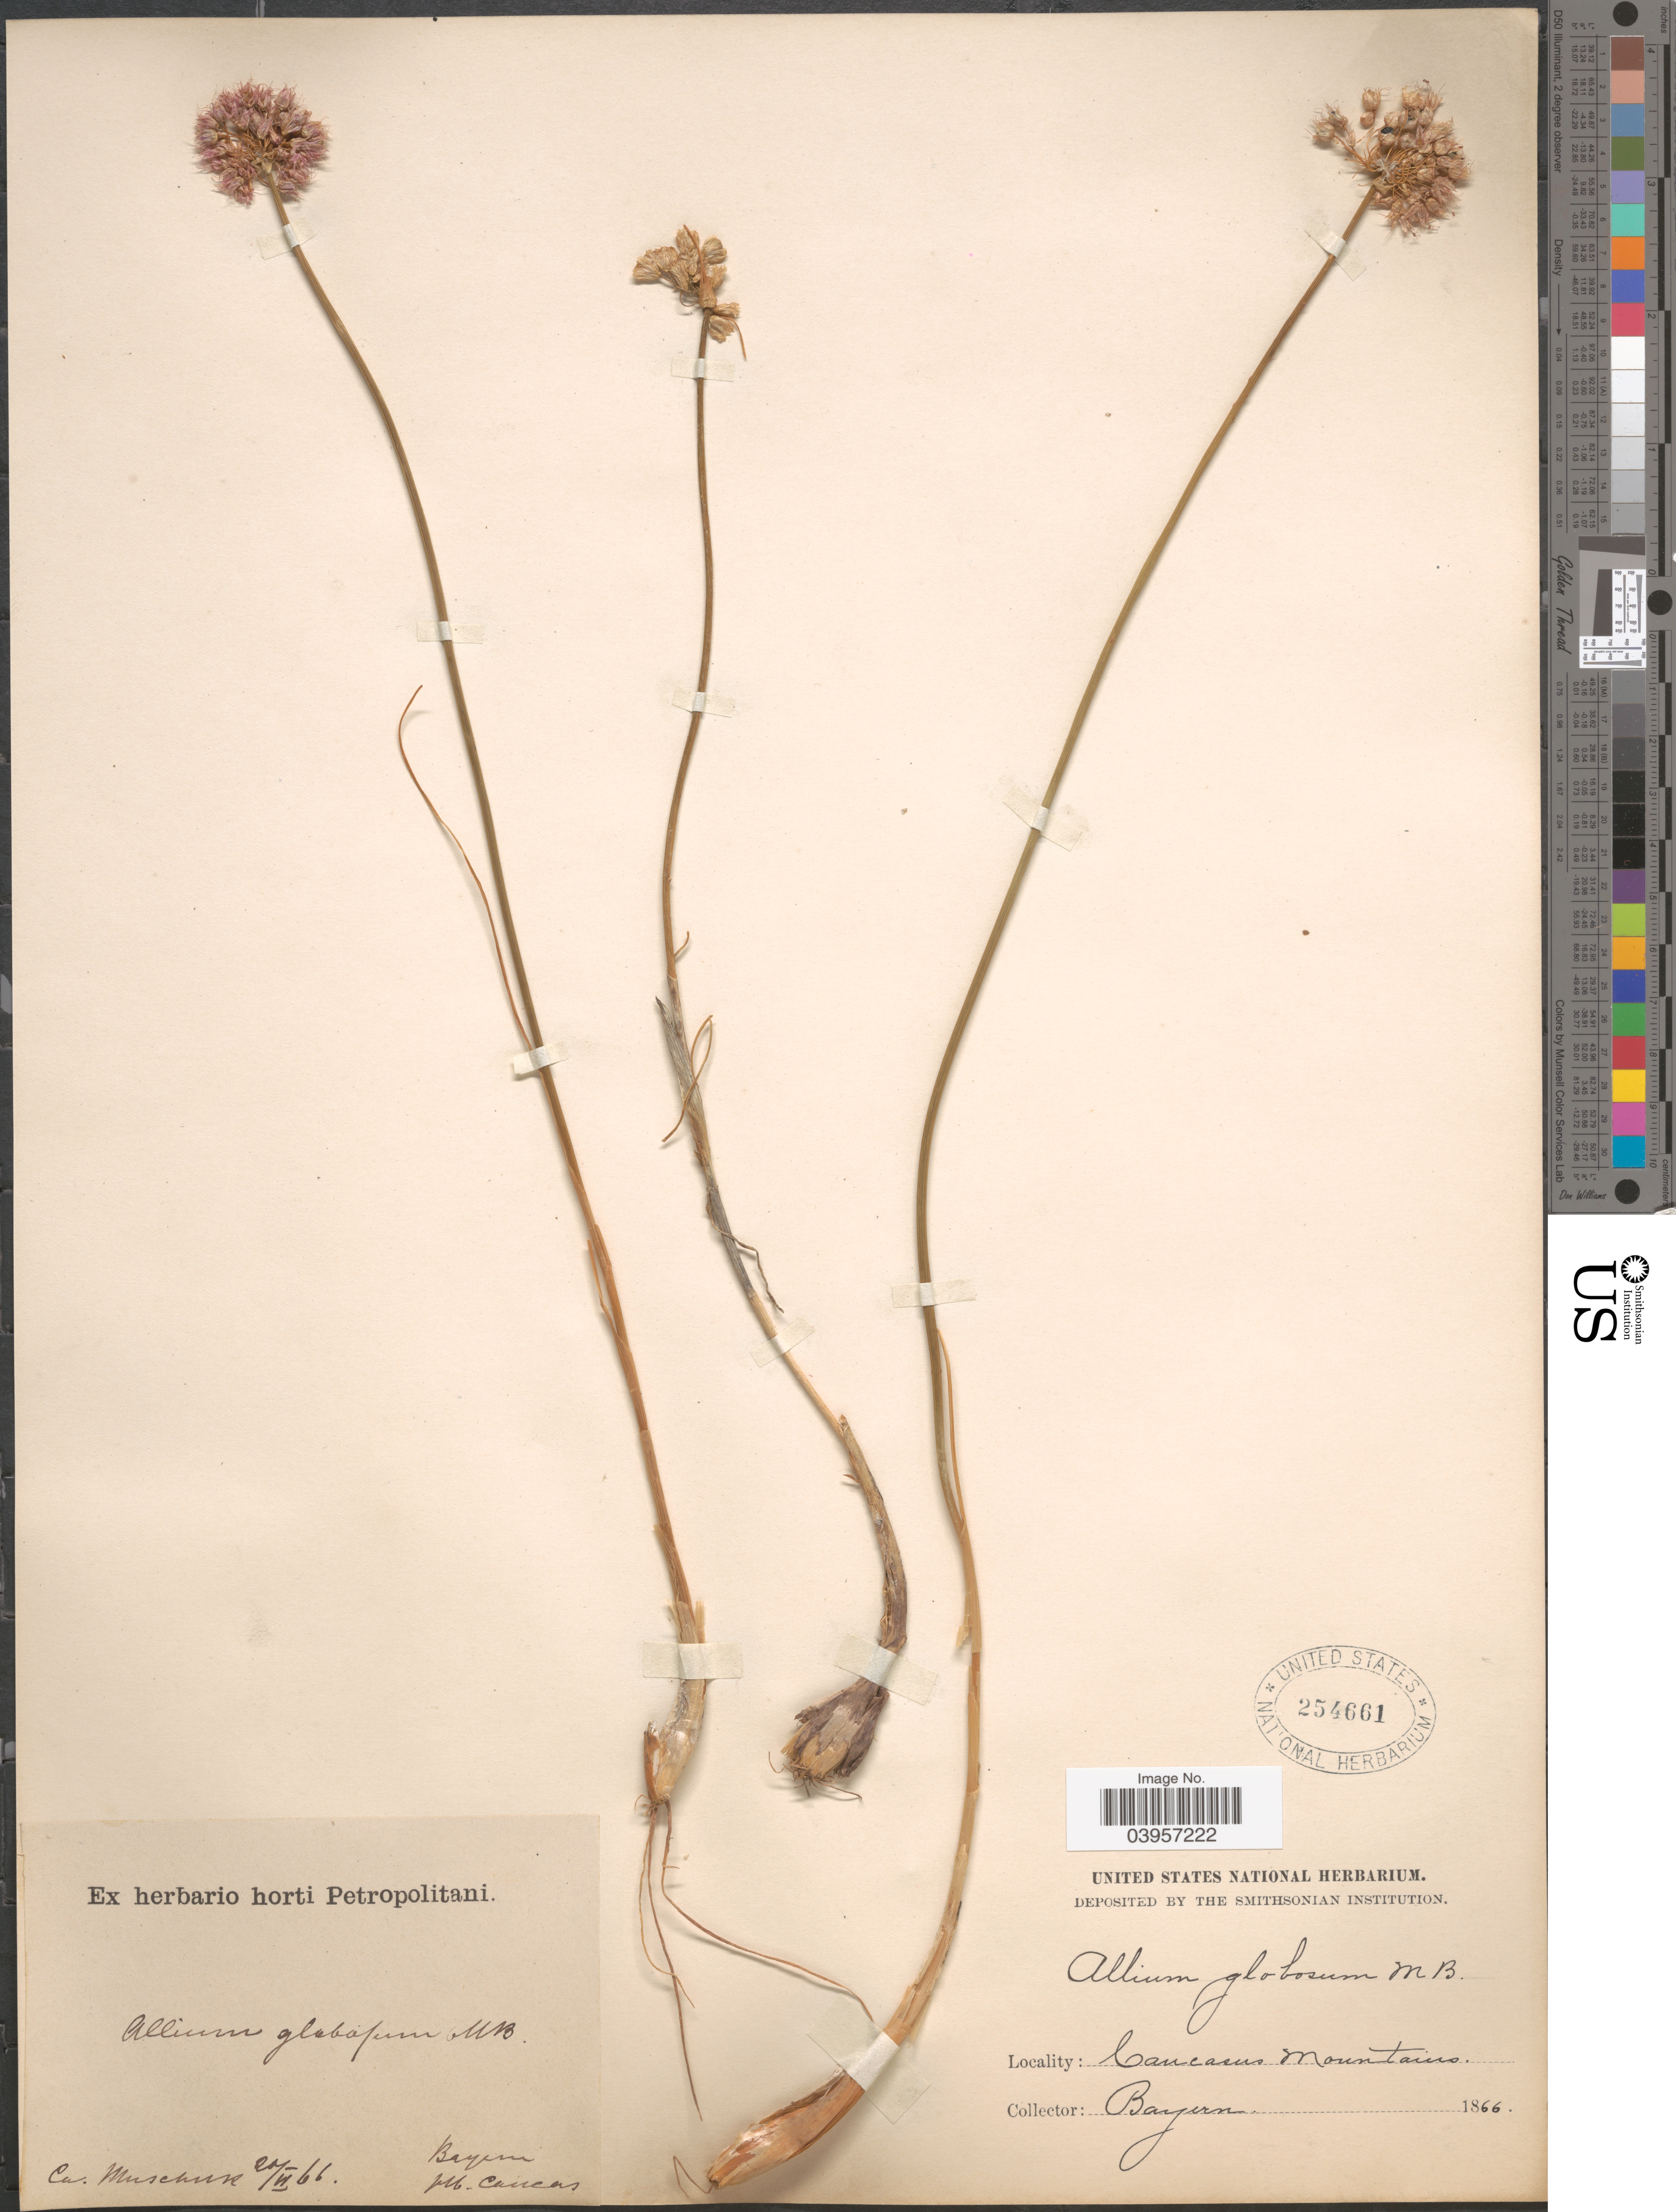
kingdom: Plantae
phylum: Tracheophyta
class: Liliopsida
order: Asparagales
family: Amaryllidaceae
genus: Allium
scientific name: Allium globosum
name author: M. Bieb. ex DC.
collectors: Bayern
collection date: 1866-06-20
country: Germany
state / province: Bayern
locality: Cancasus Mountains.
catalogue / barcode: US 254661